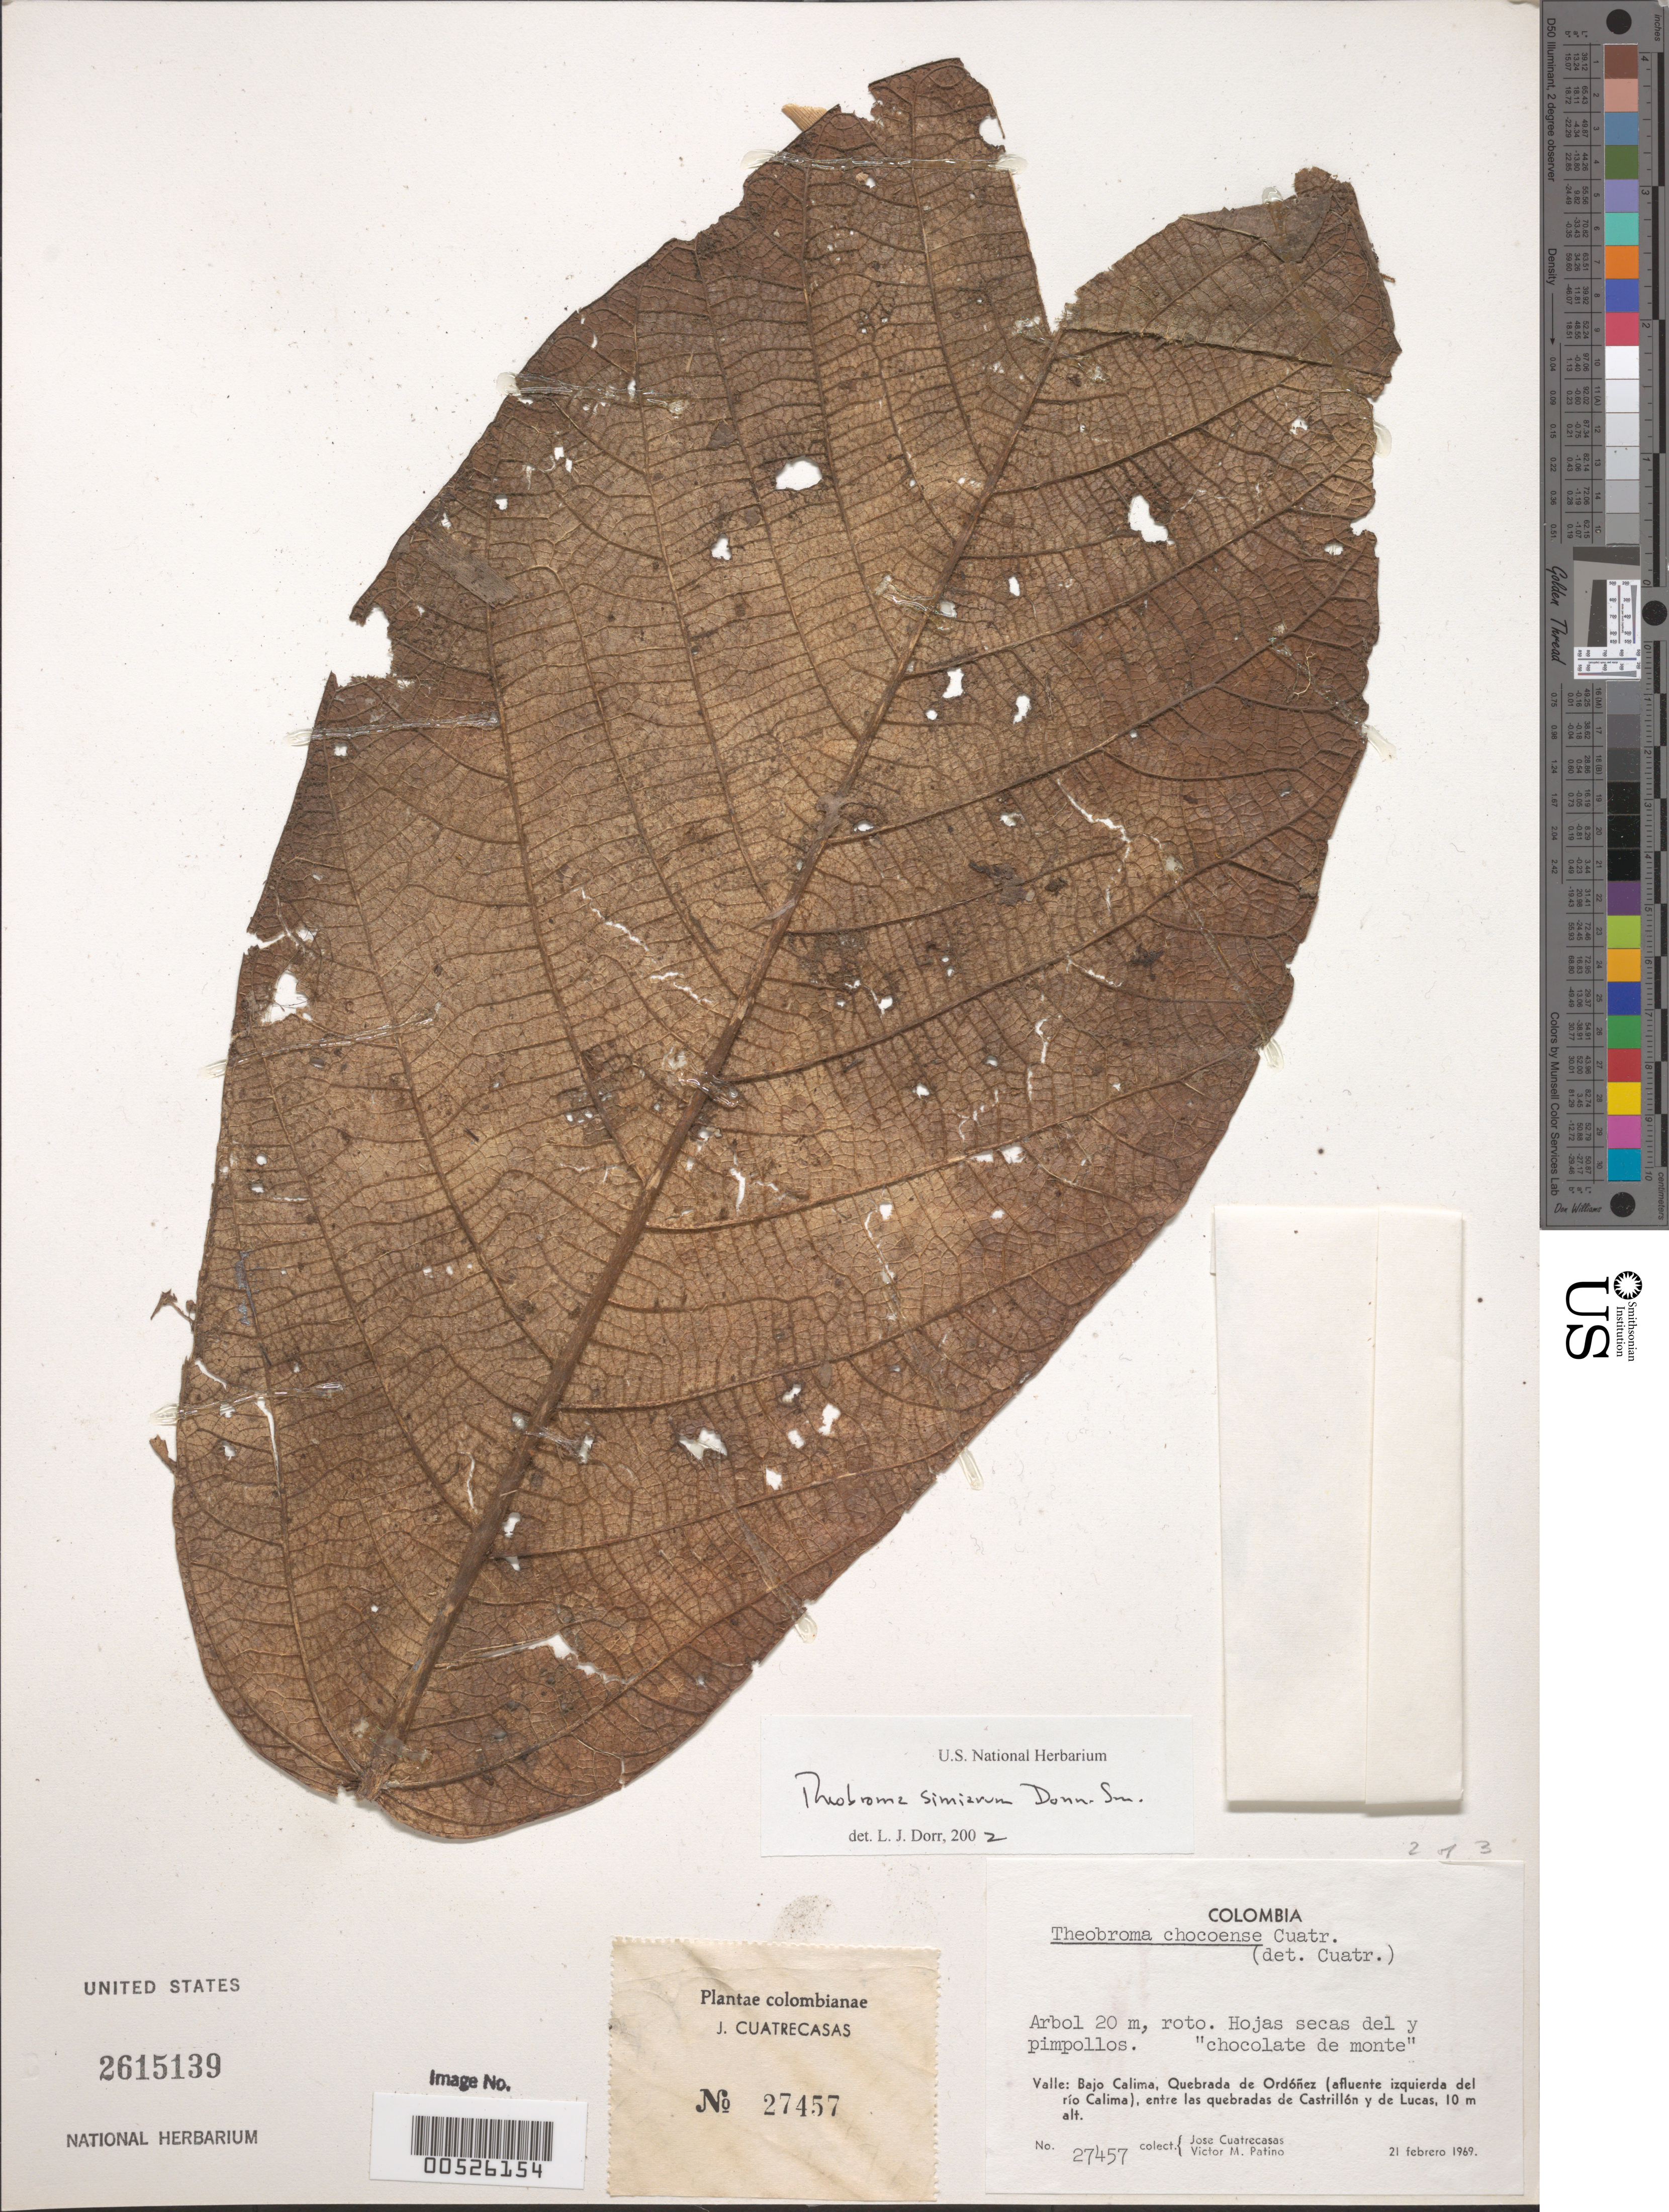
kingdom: Plantae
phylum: Tracheophyta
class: Magnoliopsida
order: Malvales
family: Malvaceae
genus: Theobroma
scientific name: Theobroma simiarum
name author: Donn. Sm.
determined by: Dorr, L. J., (BOT), Smithsonian Institution - National Museum of Natural History (UNITED STATES)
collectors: J. Cuatrecasas & V. Patino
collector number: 27457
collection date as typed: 21 Feb 1969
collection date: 1969-02-21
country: Colombia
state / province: Valle del Cauca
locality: Bajo Calima, Quebrada de Ordóñez (affluente Izquierda del Río Calima), entre las Quebradas de Castrillón y de Luces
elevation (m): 10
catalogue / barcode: US 2615139